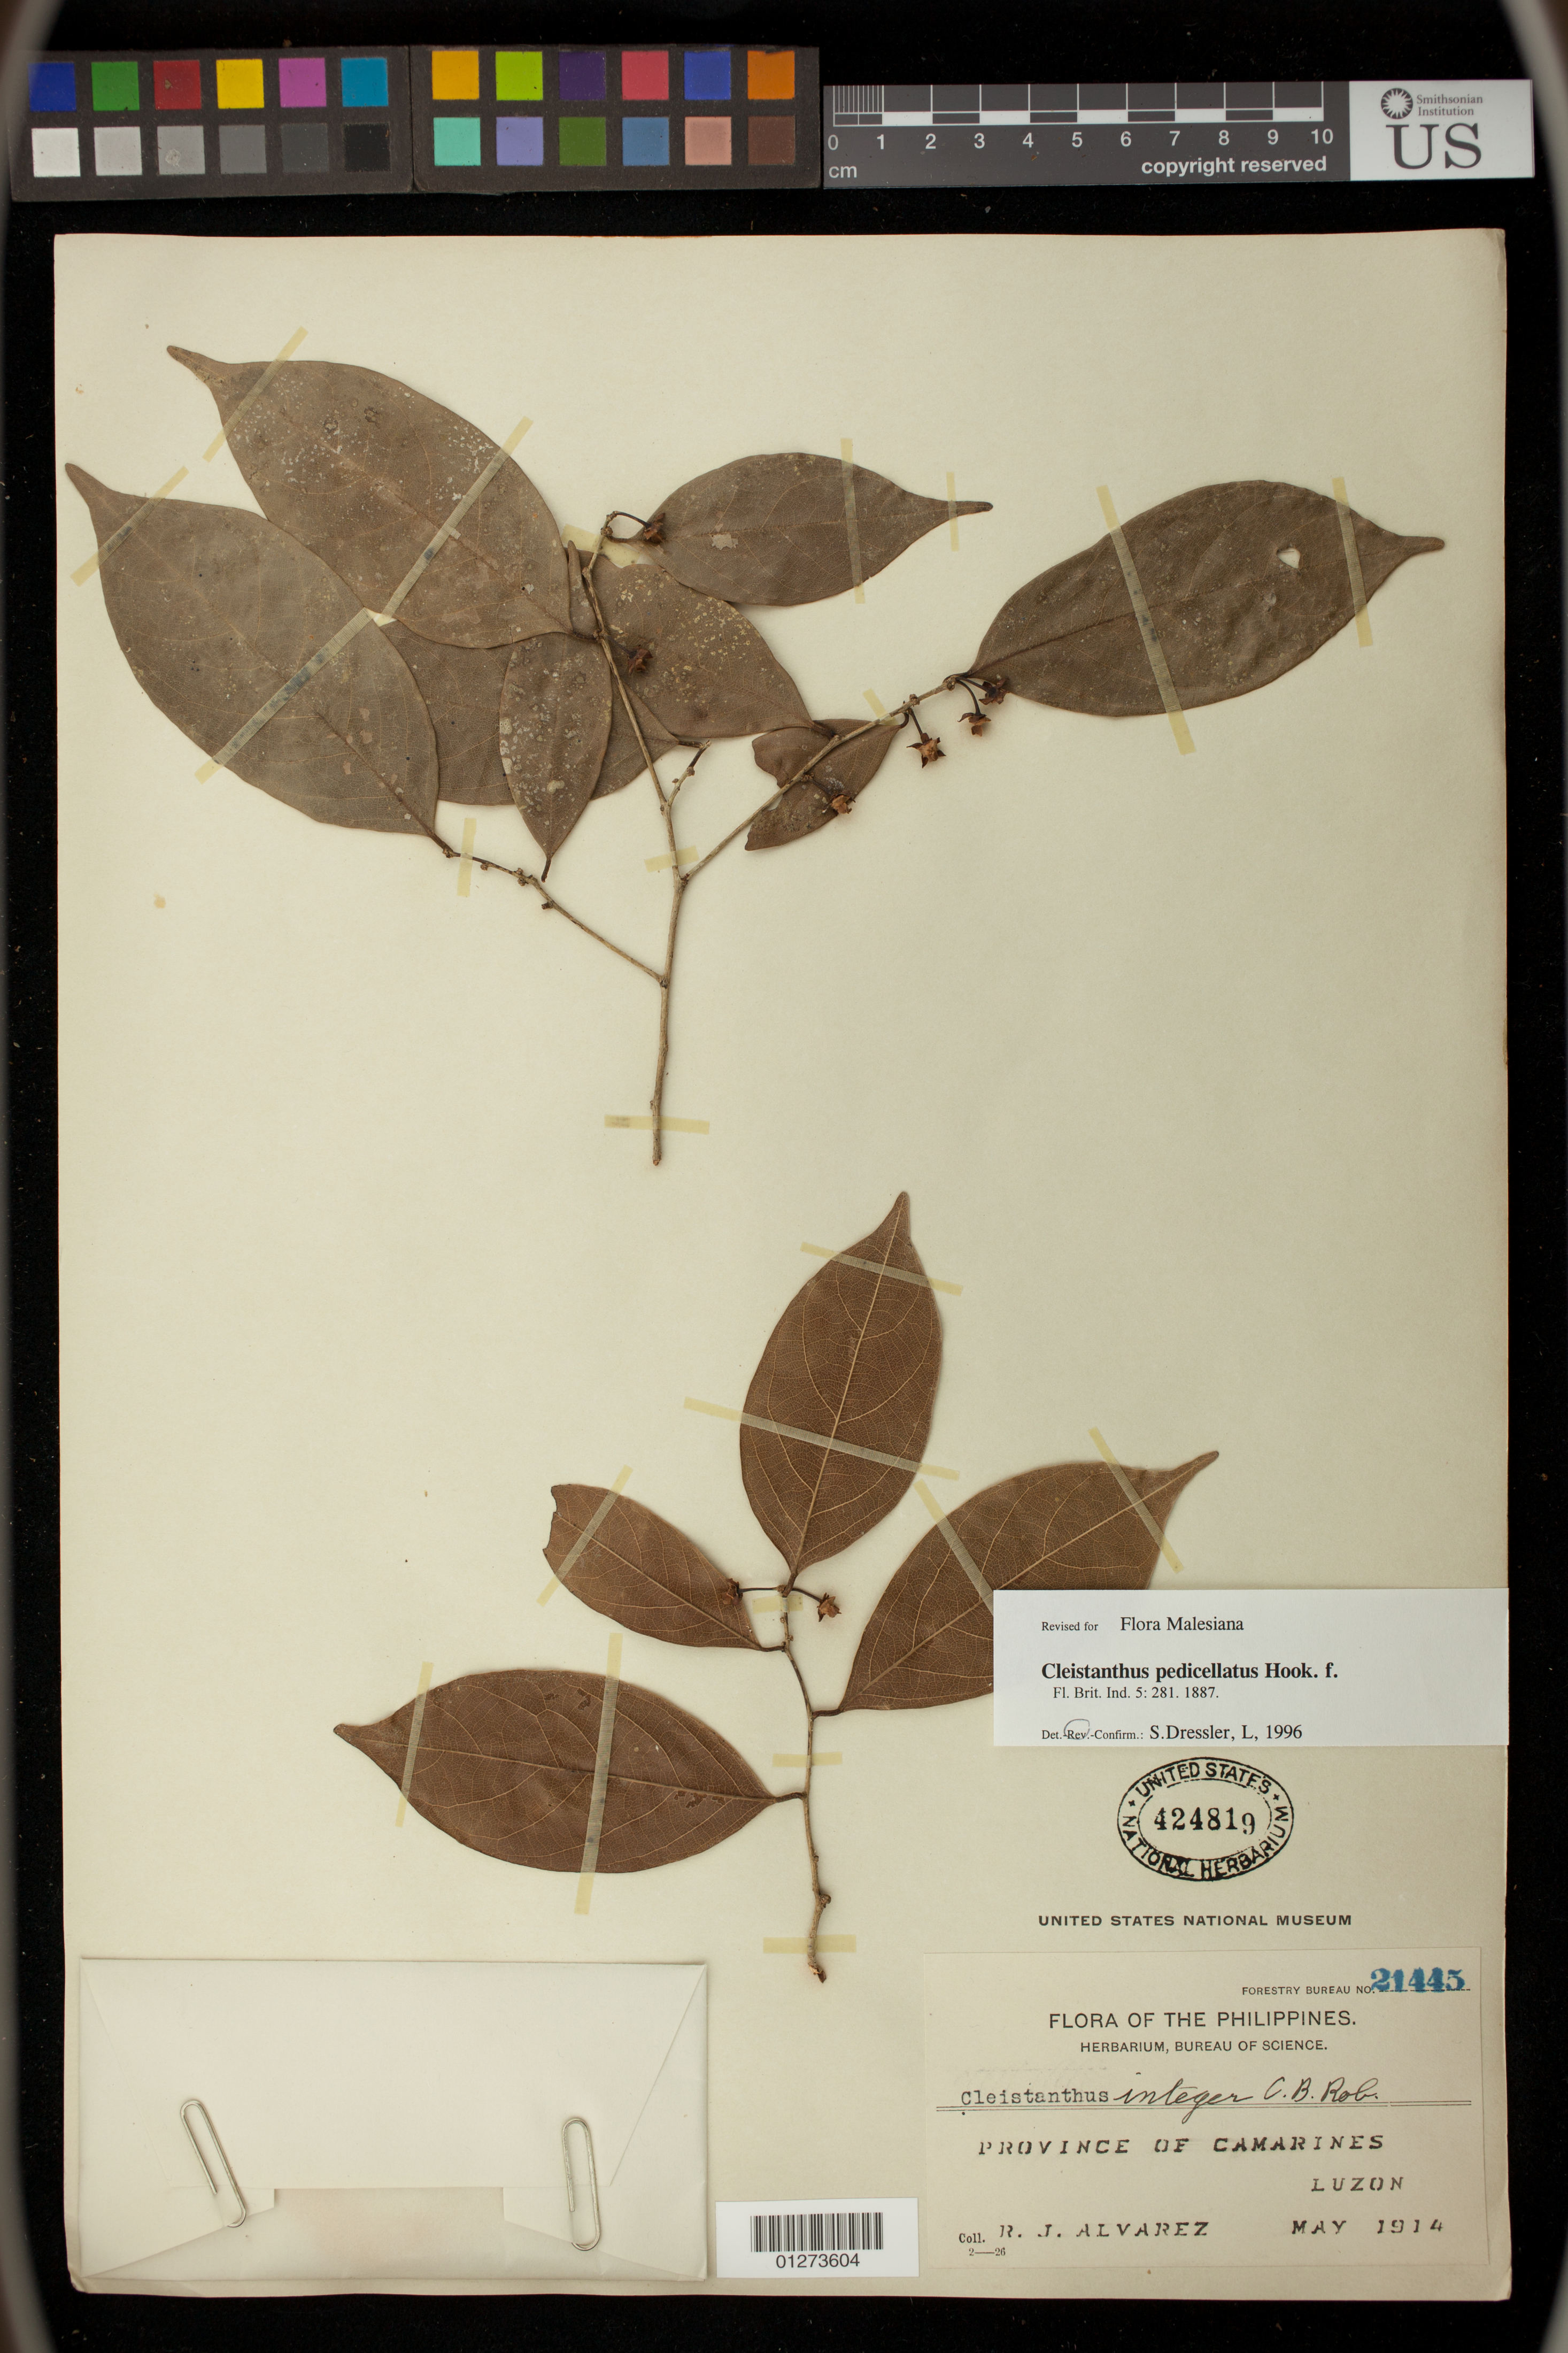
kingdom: Plantae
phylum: Tracheophyta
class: Magnoliopsida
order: Malpighiales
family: Phyllanthaceae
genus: Cleistanthus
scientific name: Cleistanthus pedicellatus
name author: Hook. f.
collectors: R. Alvarez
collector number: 21445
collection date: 1914-05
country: Philippines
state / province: Bicol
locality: Province of Camarines,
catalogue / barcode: US 424819